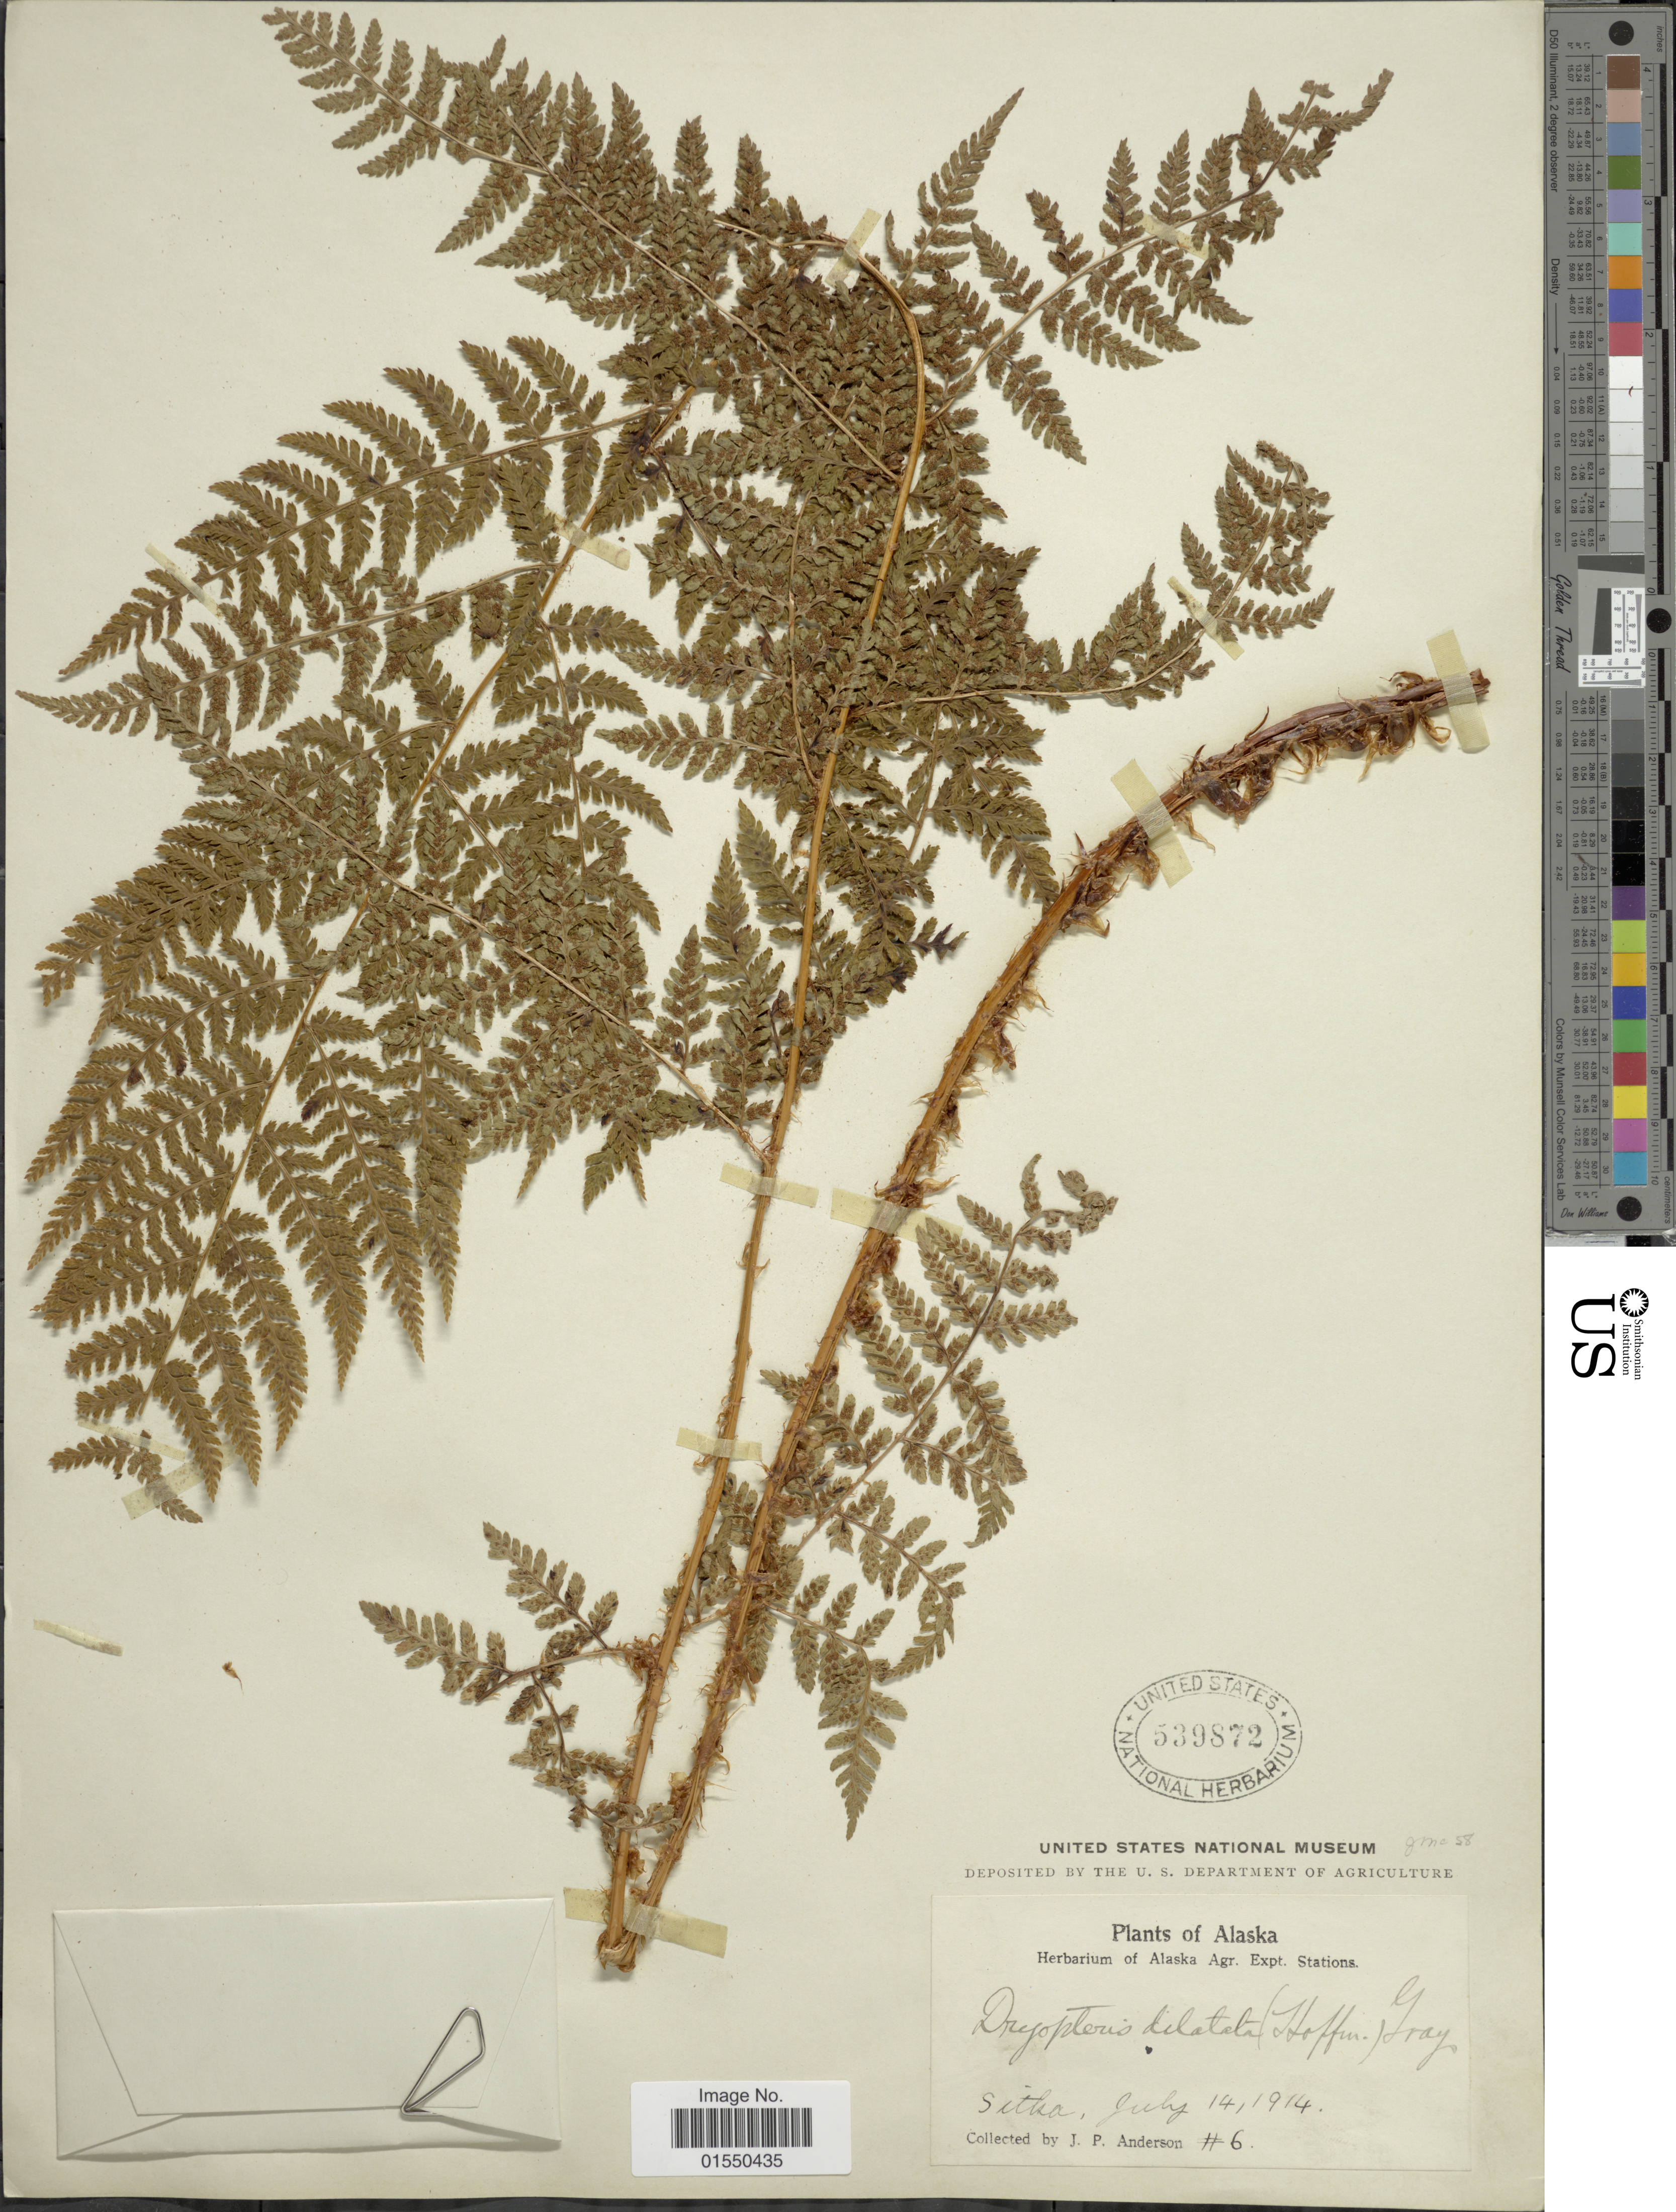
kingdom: Plantae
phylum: Tracheophyta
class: Polypodiopsida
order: Polypodiales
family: Dryopteridaceae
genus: Dryopteris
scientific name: Dryopteris expansa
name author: (C. Presl) Fraser-Jenk. & Jermy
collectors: J. P. Anderson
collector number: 6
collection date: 1914-07-14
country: United States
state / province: Alaska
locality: Sitka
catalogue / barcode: US 539872